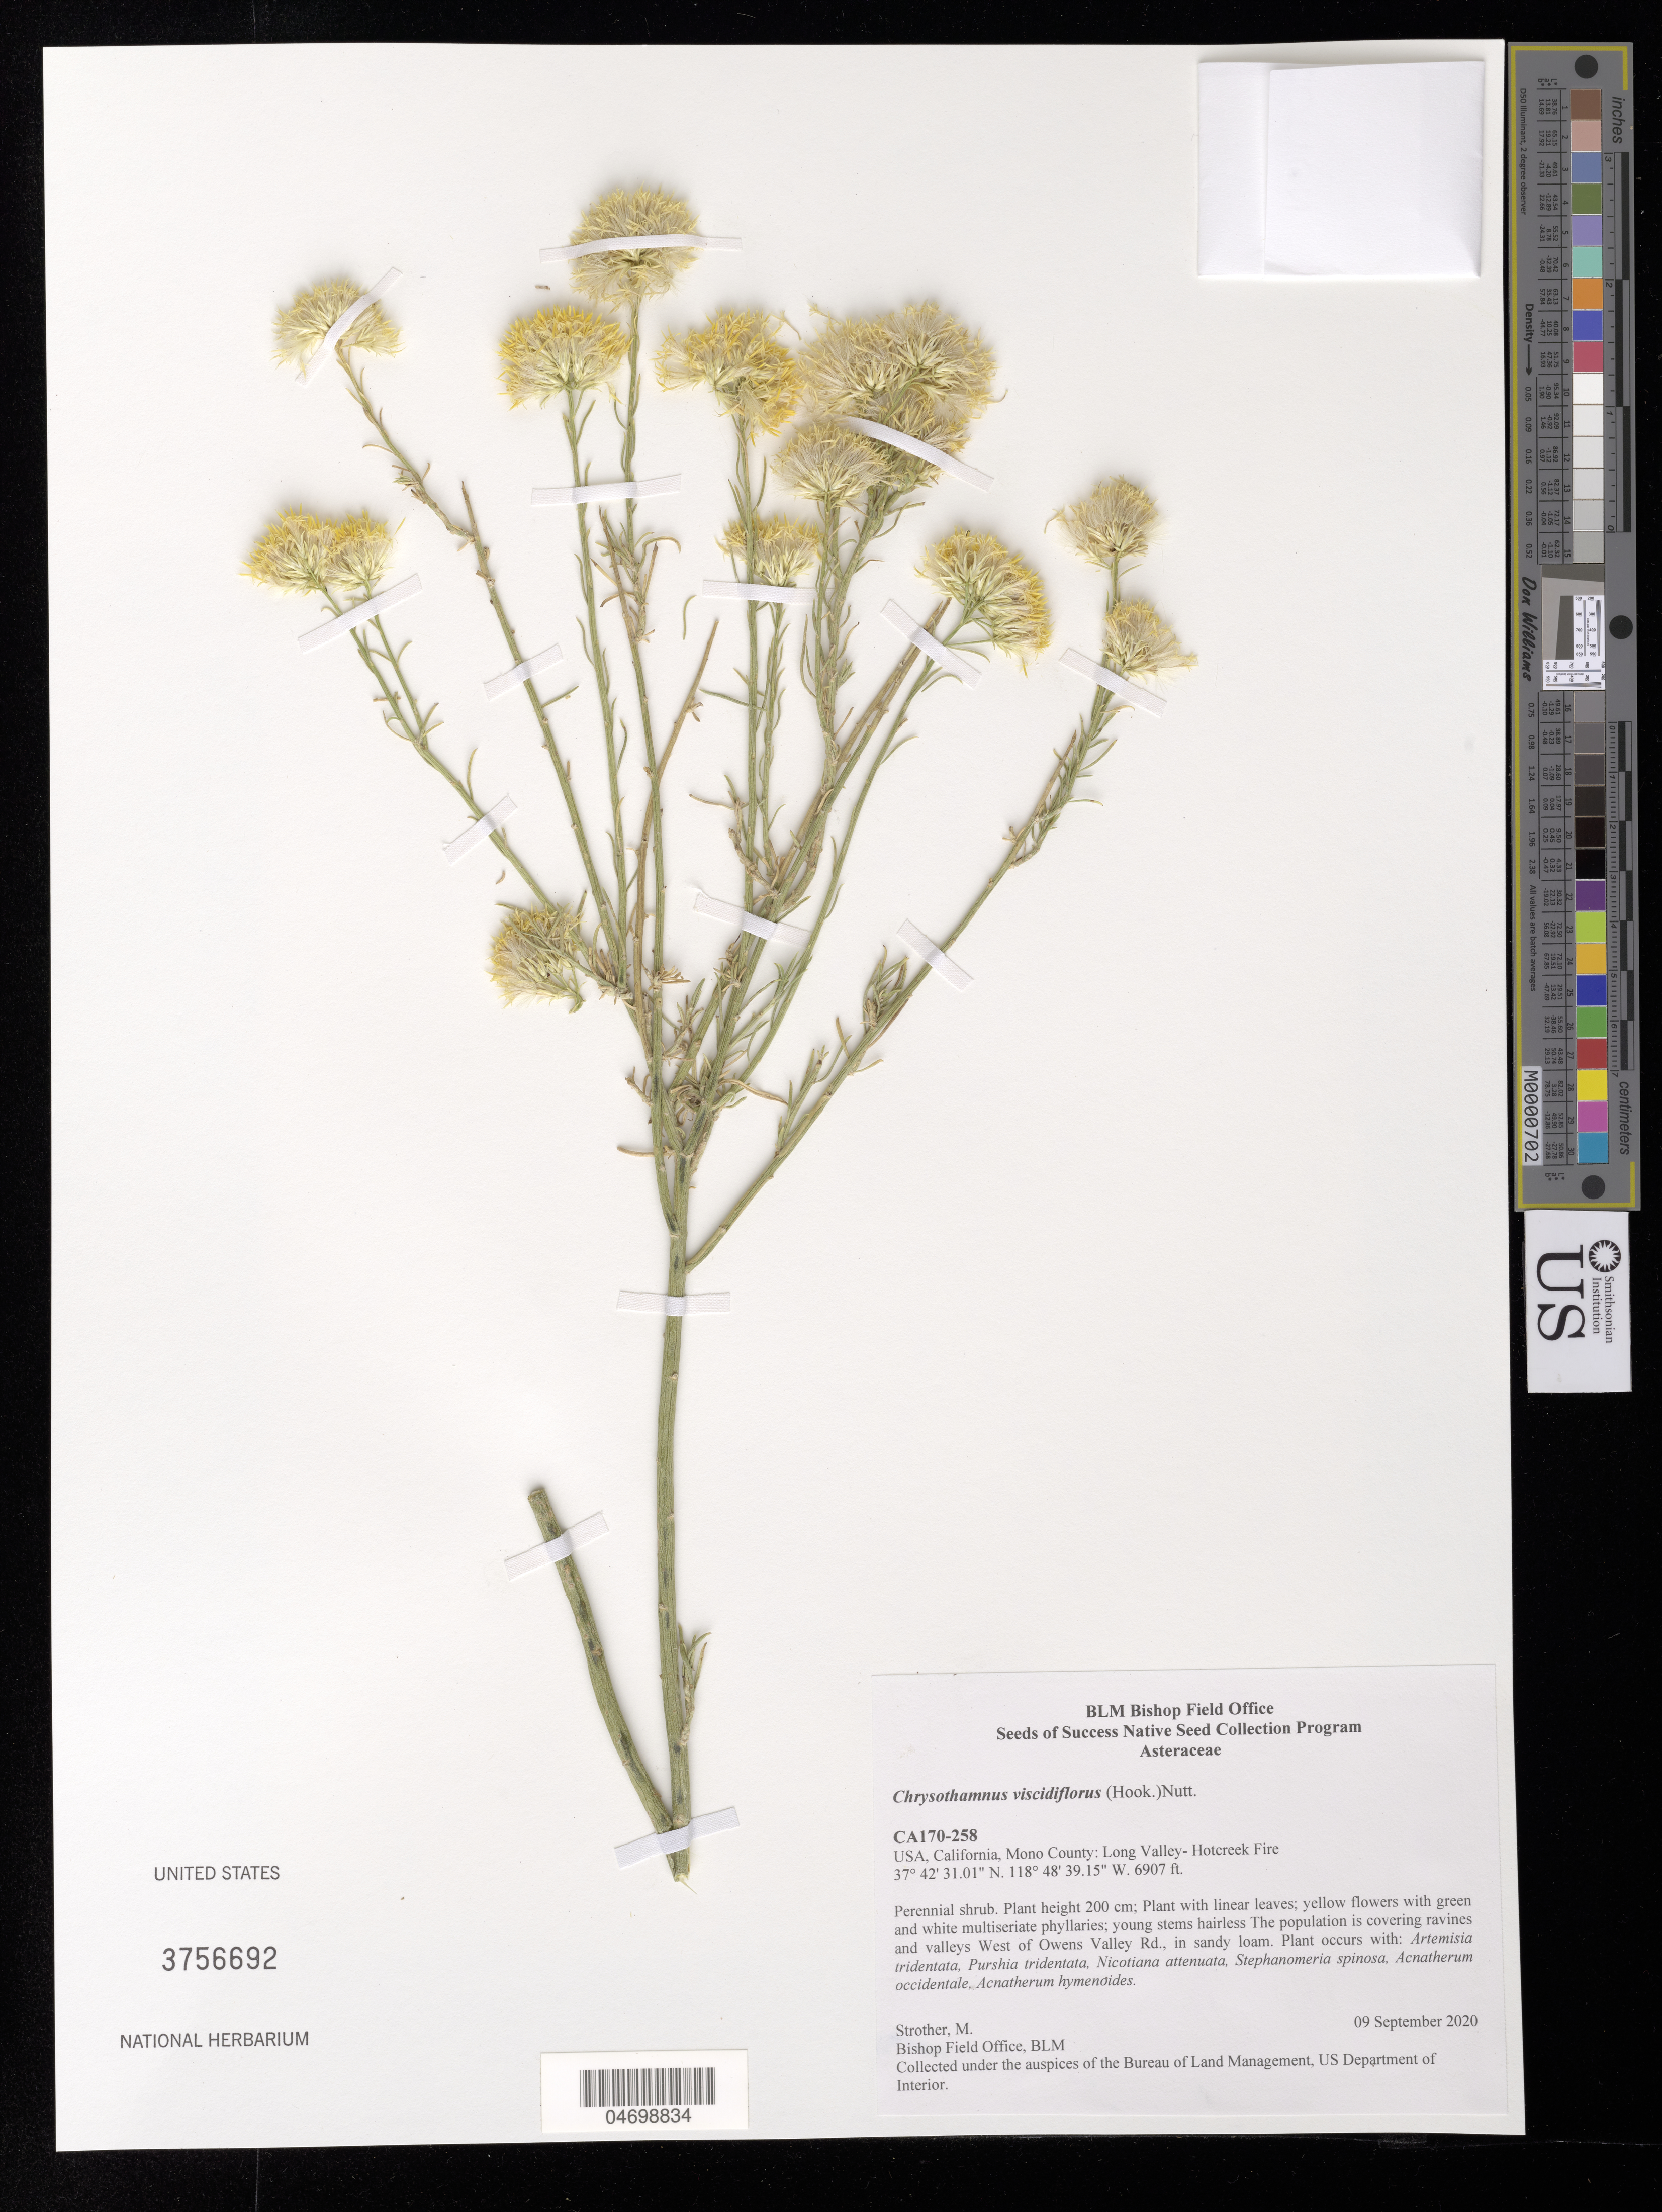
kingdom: Plantae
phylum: Tracheophyta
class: Magnoliopsida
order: Asterales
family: Asteraceae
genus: Chrysothamnus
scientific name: Chrysothamnus viscidiflorus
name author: (Hook.) Nutt.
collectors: M. Strother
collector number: CA170-258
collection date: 2020-09-09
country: United States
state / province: California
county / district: Mono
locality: Long Valley - Hotcreek Fire. West of Owens Valley Rd.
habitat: Sandy loam. With Artemisia tridentata, Purshia tridentata, Nicotiana attenuata, etc.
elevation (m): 2124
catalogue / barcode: US 3756692